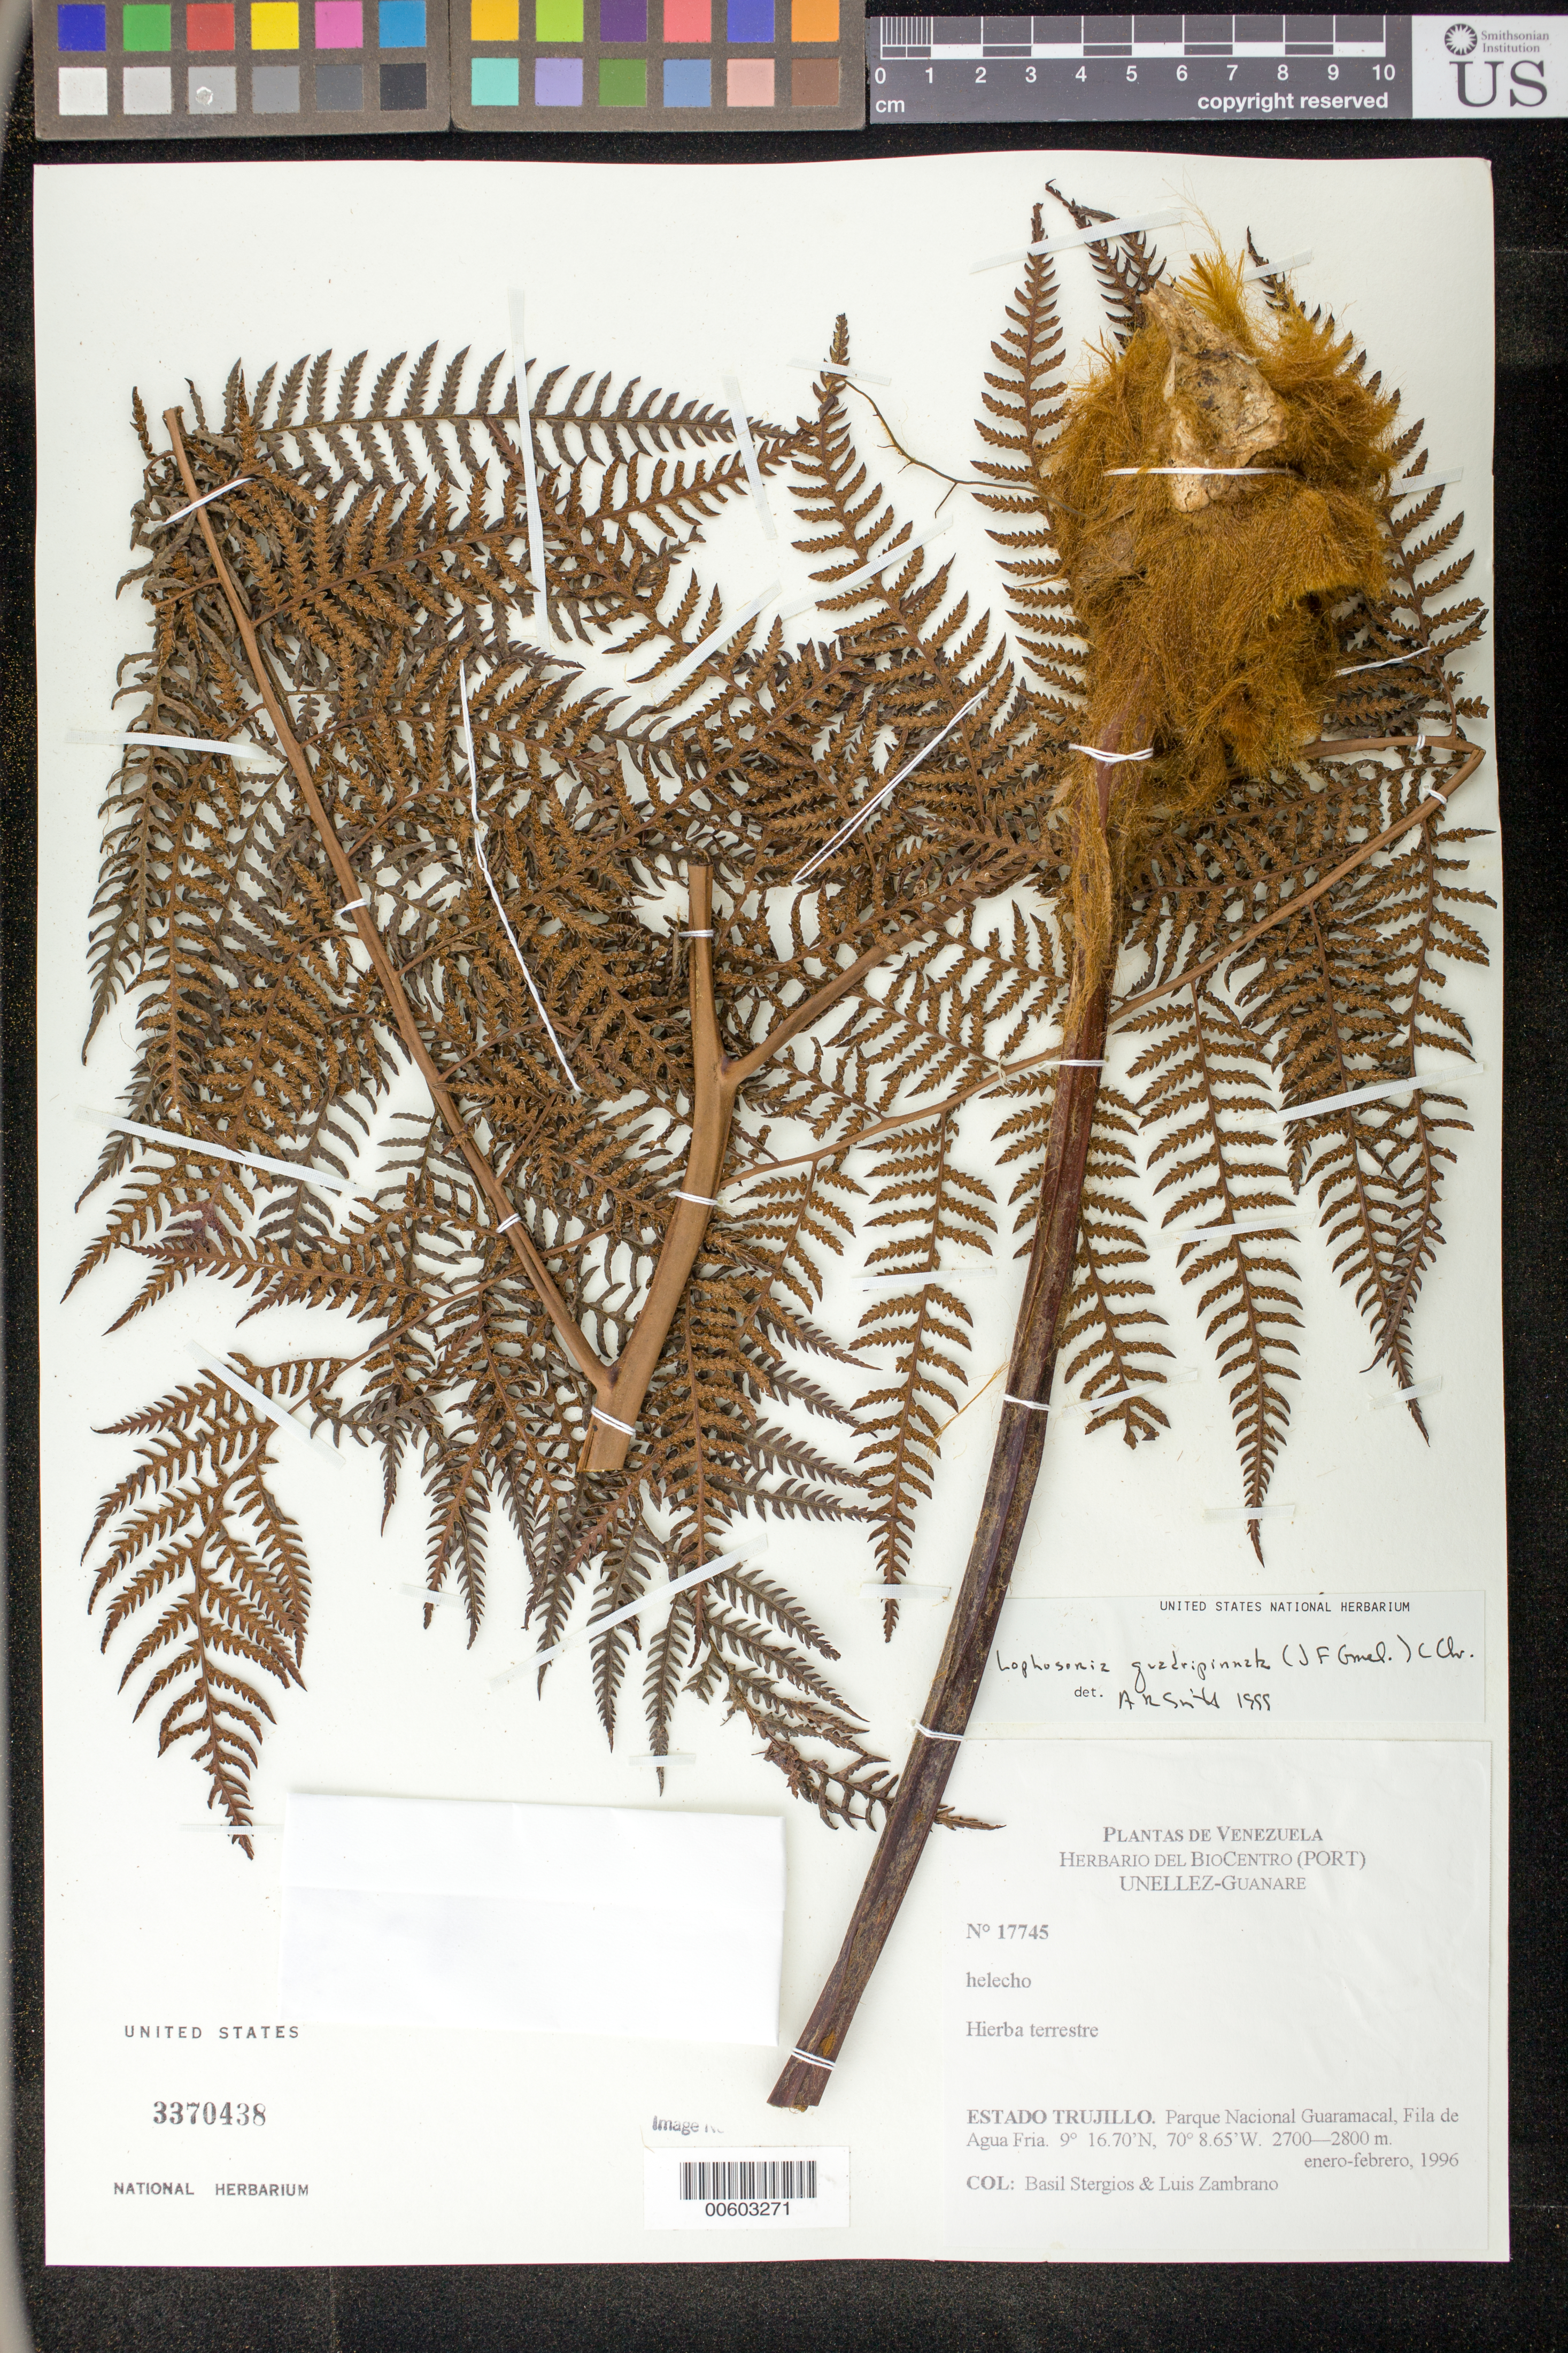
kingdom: Plantae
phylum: Tracheophyta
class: Polypodiopsida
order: Cyatheales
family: Dicksoniaceae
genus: Lophosoria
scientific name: Lophosoria quadripinnata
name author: (J.F. Gmel.) C. Chr.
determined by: Smith, Alan R., (UC)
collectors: B. G. Stergios & L. Zambrano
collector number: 17745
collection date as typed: Jan 1996 to -- Feb 1996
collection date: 1996-01/1996-02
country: Venezuela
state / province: Trujillo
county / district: Boconó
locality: Parque Nacional Guaramacal, Fila de Agua Fria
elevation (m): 2700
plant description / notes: PORT, UC, US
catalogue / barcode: US 3370438